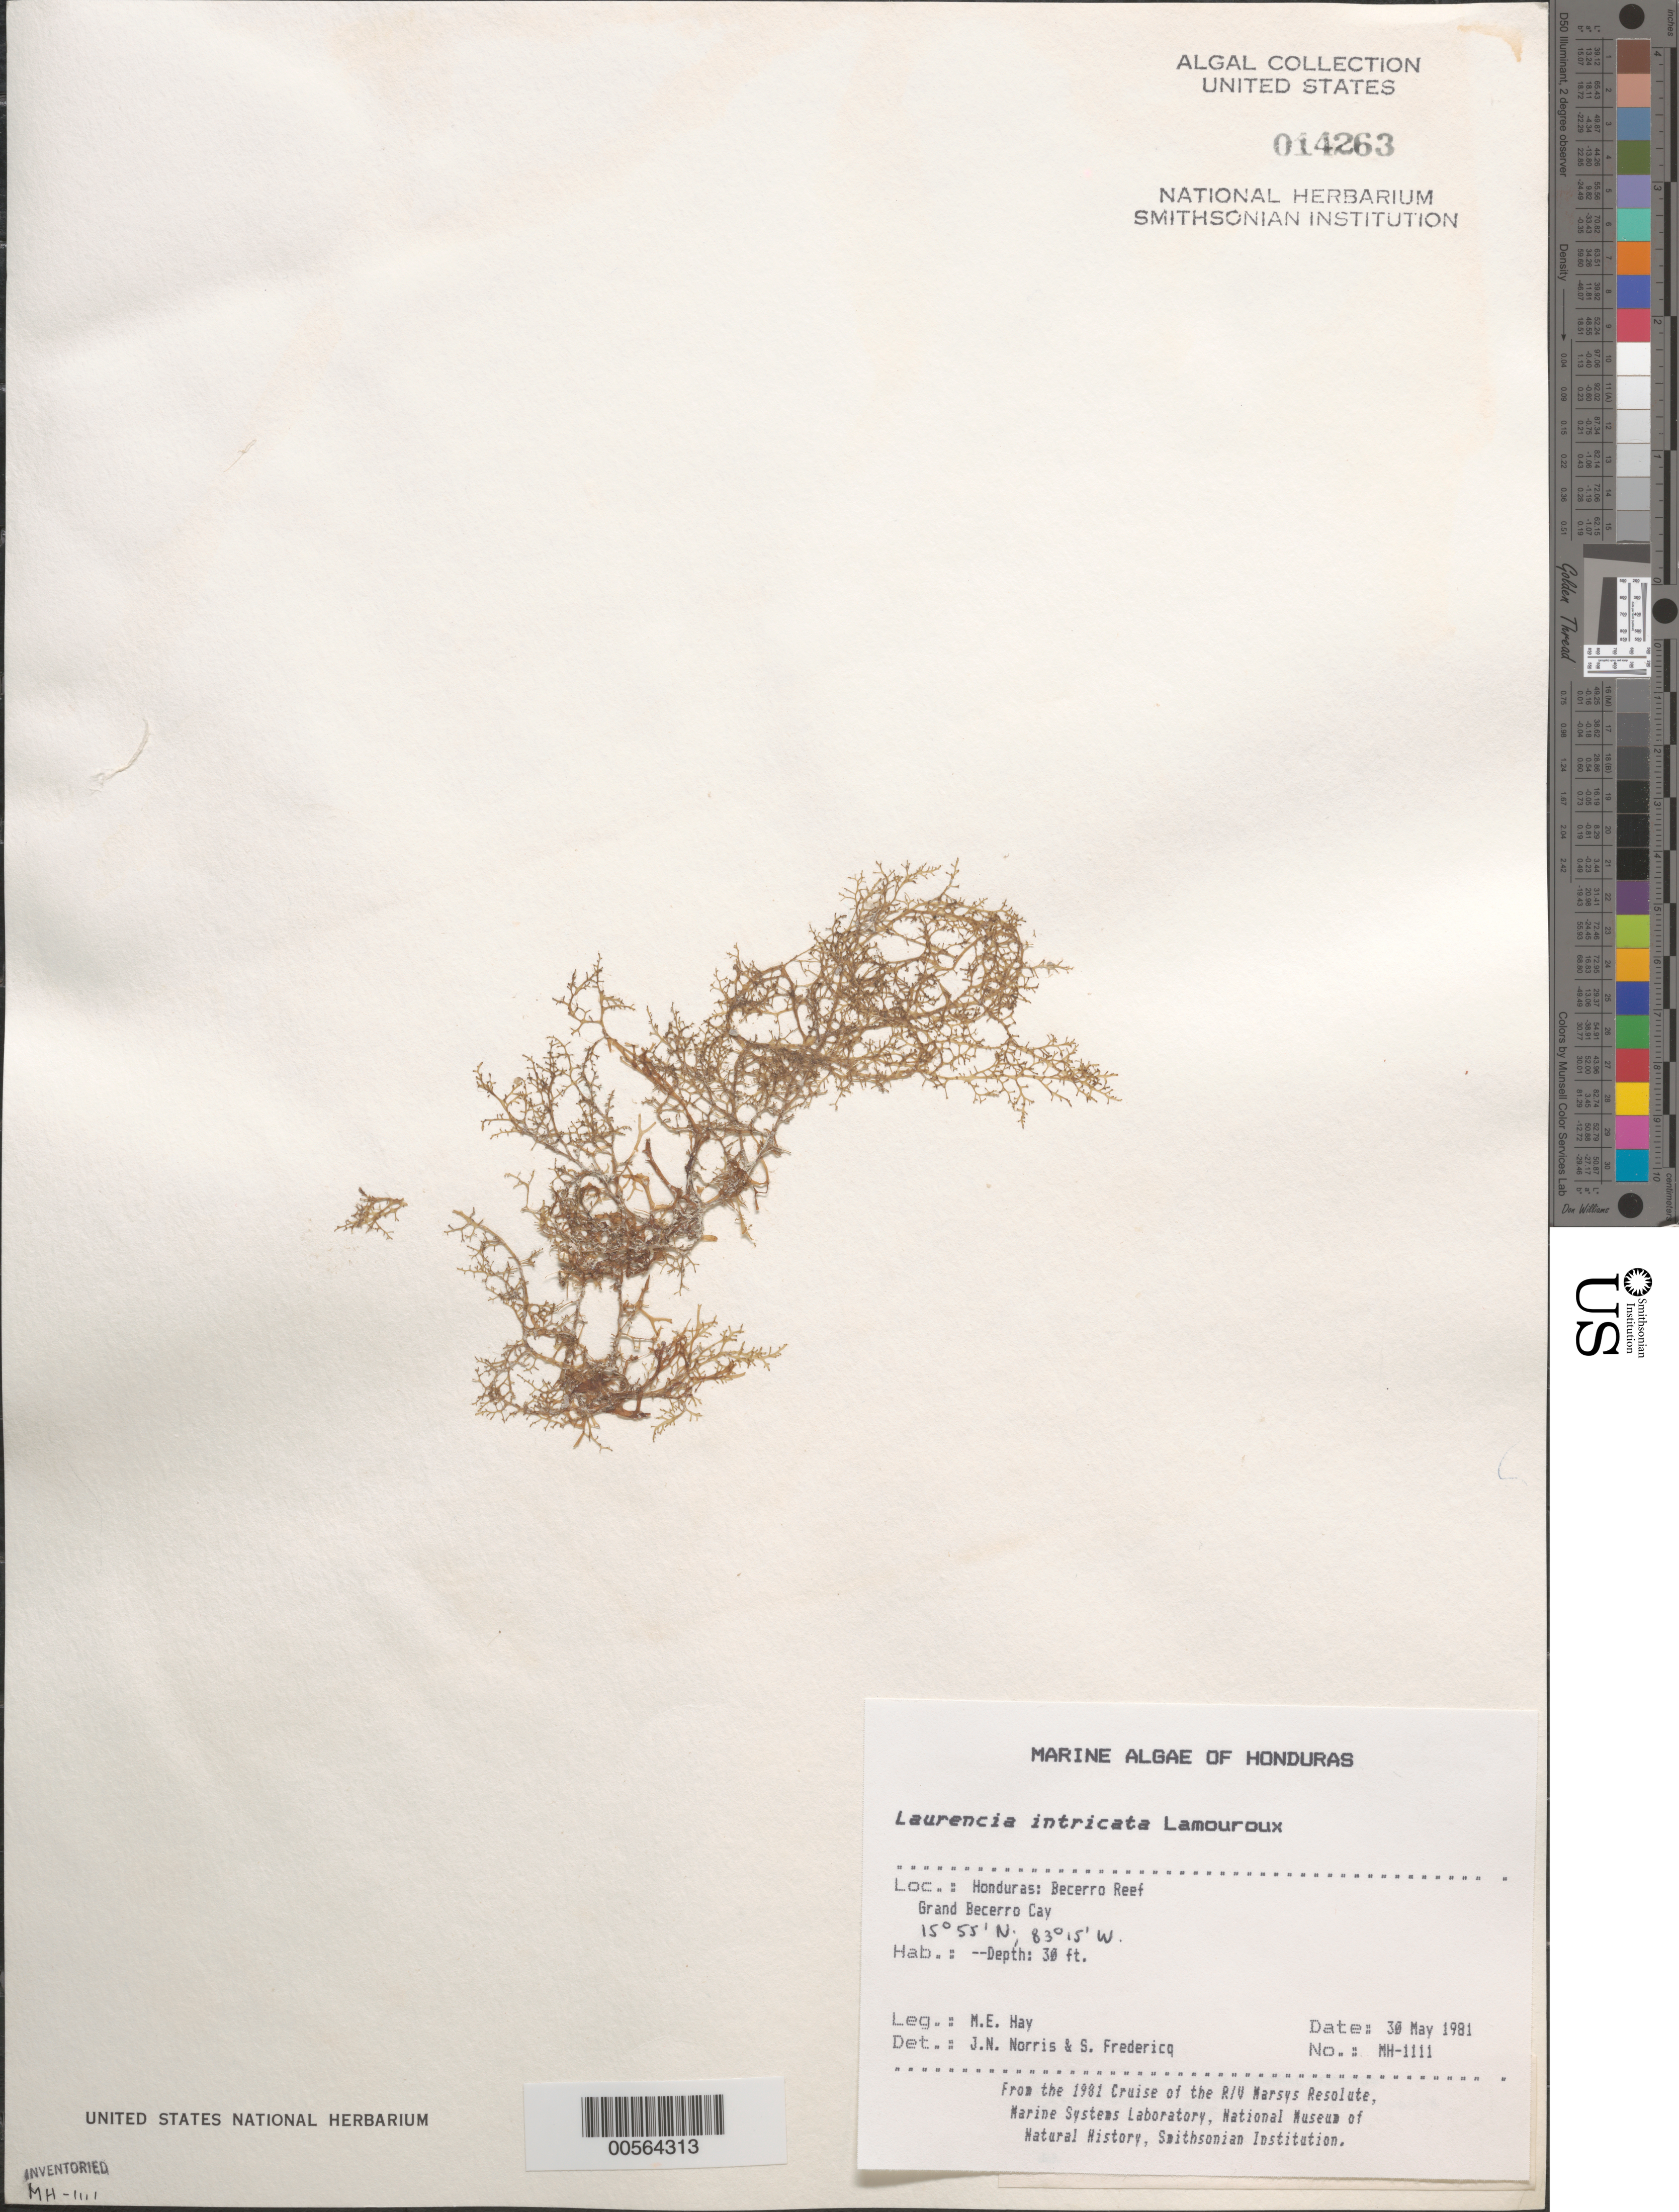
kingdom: Plantae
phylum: Rhodophyta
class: Florideophyceae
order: Ceramiales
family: Rhodomelaceae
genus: Laurencia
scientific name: Laurencia intricata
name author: J.V.Lamouroux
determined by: Norris, J. N.; Fredericq, S.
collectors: M. E. Hay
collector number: MEH-1111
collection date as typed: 30 May 1981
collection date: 1981-05-30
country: Honduras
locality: Becerro reef, grand becerro cay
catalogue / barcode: US 14263